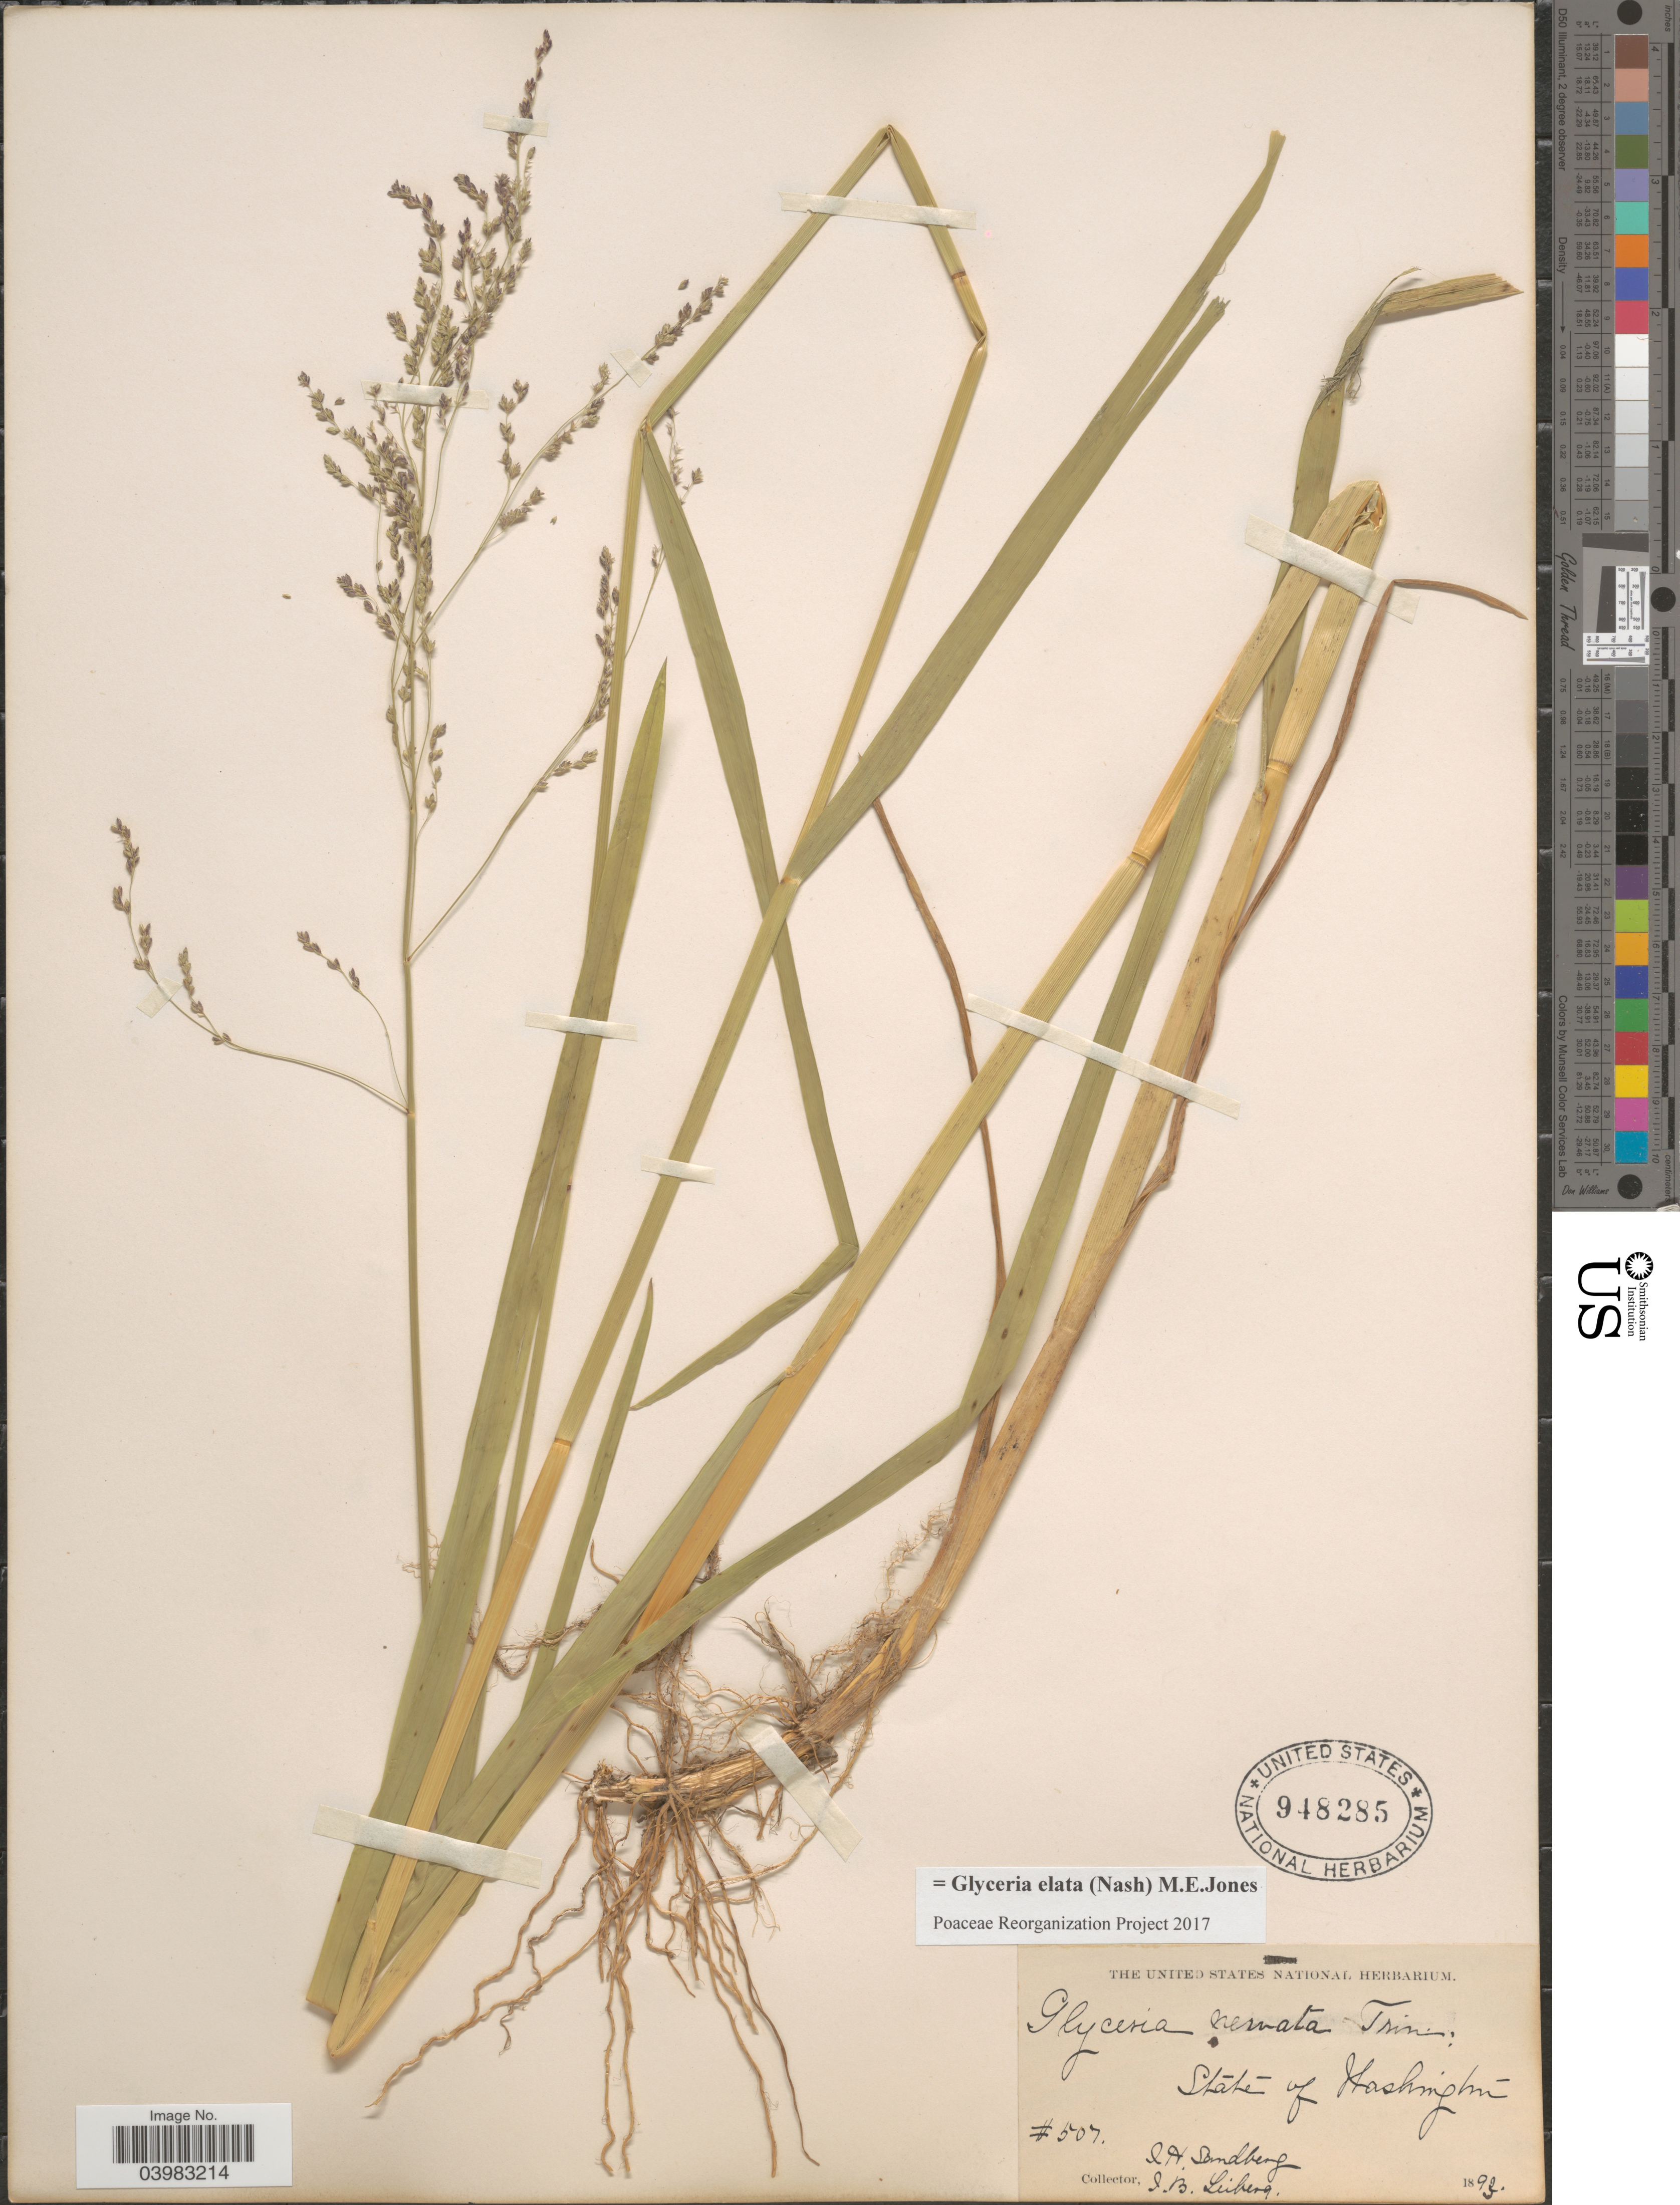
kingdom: Plantae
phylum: Tracheophyta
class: Liliopsida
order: Poales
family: Poaceae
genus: Glyceria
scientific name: Glyceria elata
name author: (Nash) M.E. Jones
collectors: J. H. Sandberg & J. B. Leiberg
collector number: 507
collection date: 1893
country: United States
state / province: Washington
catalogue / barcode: US 948285